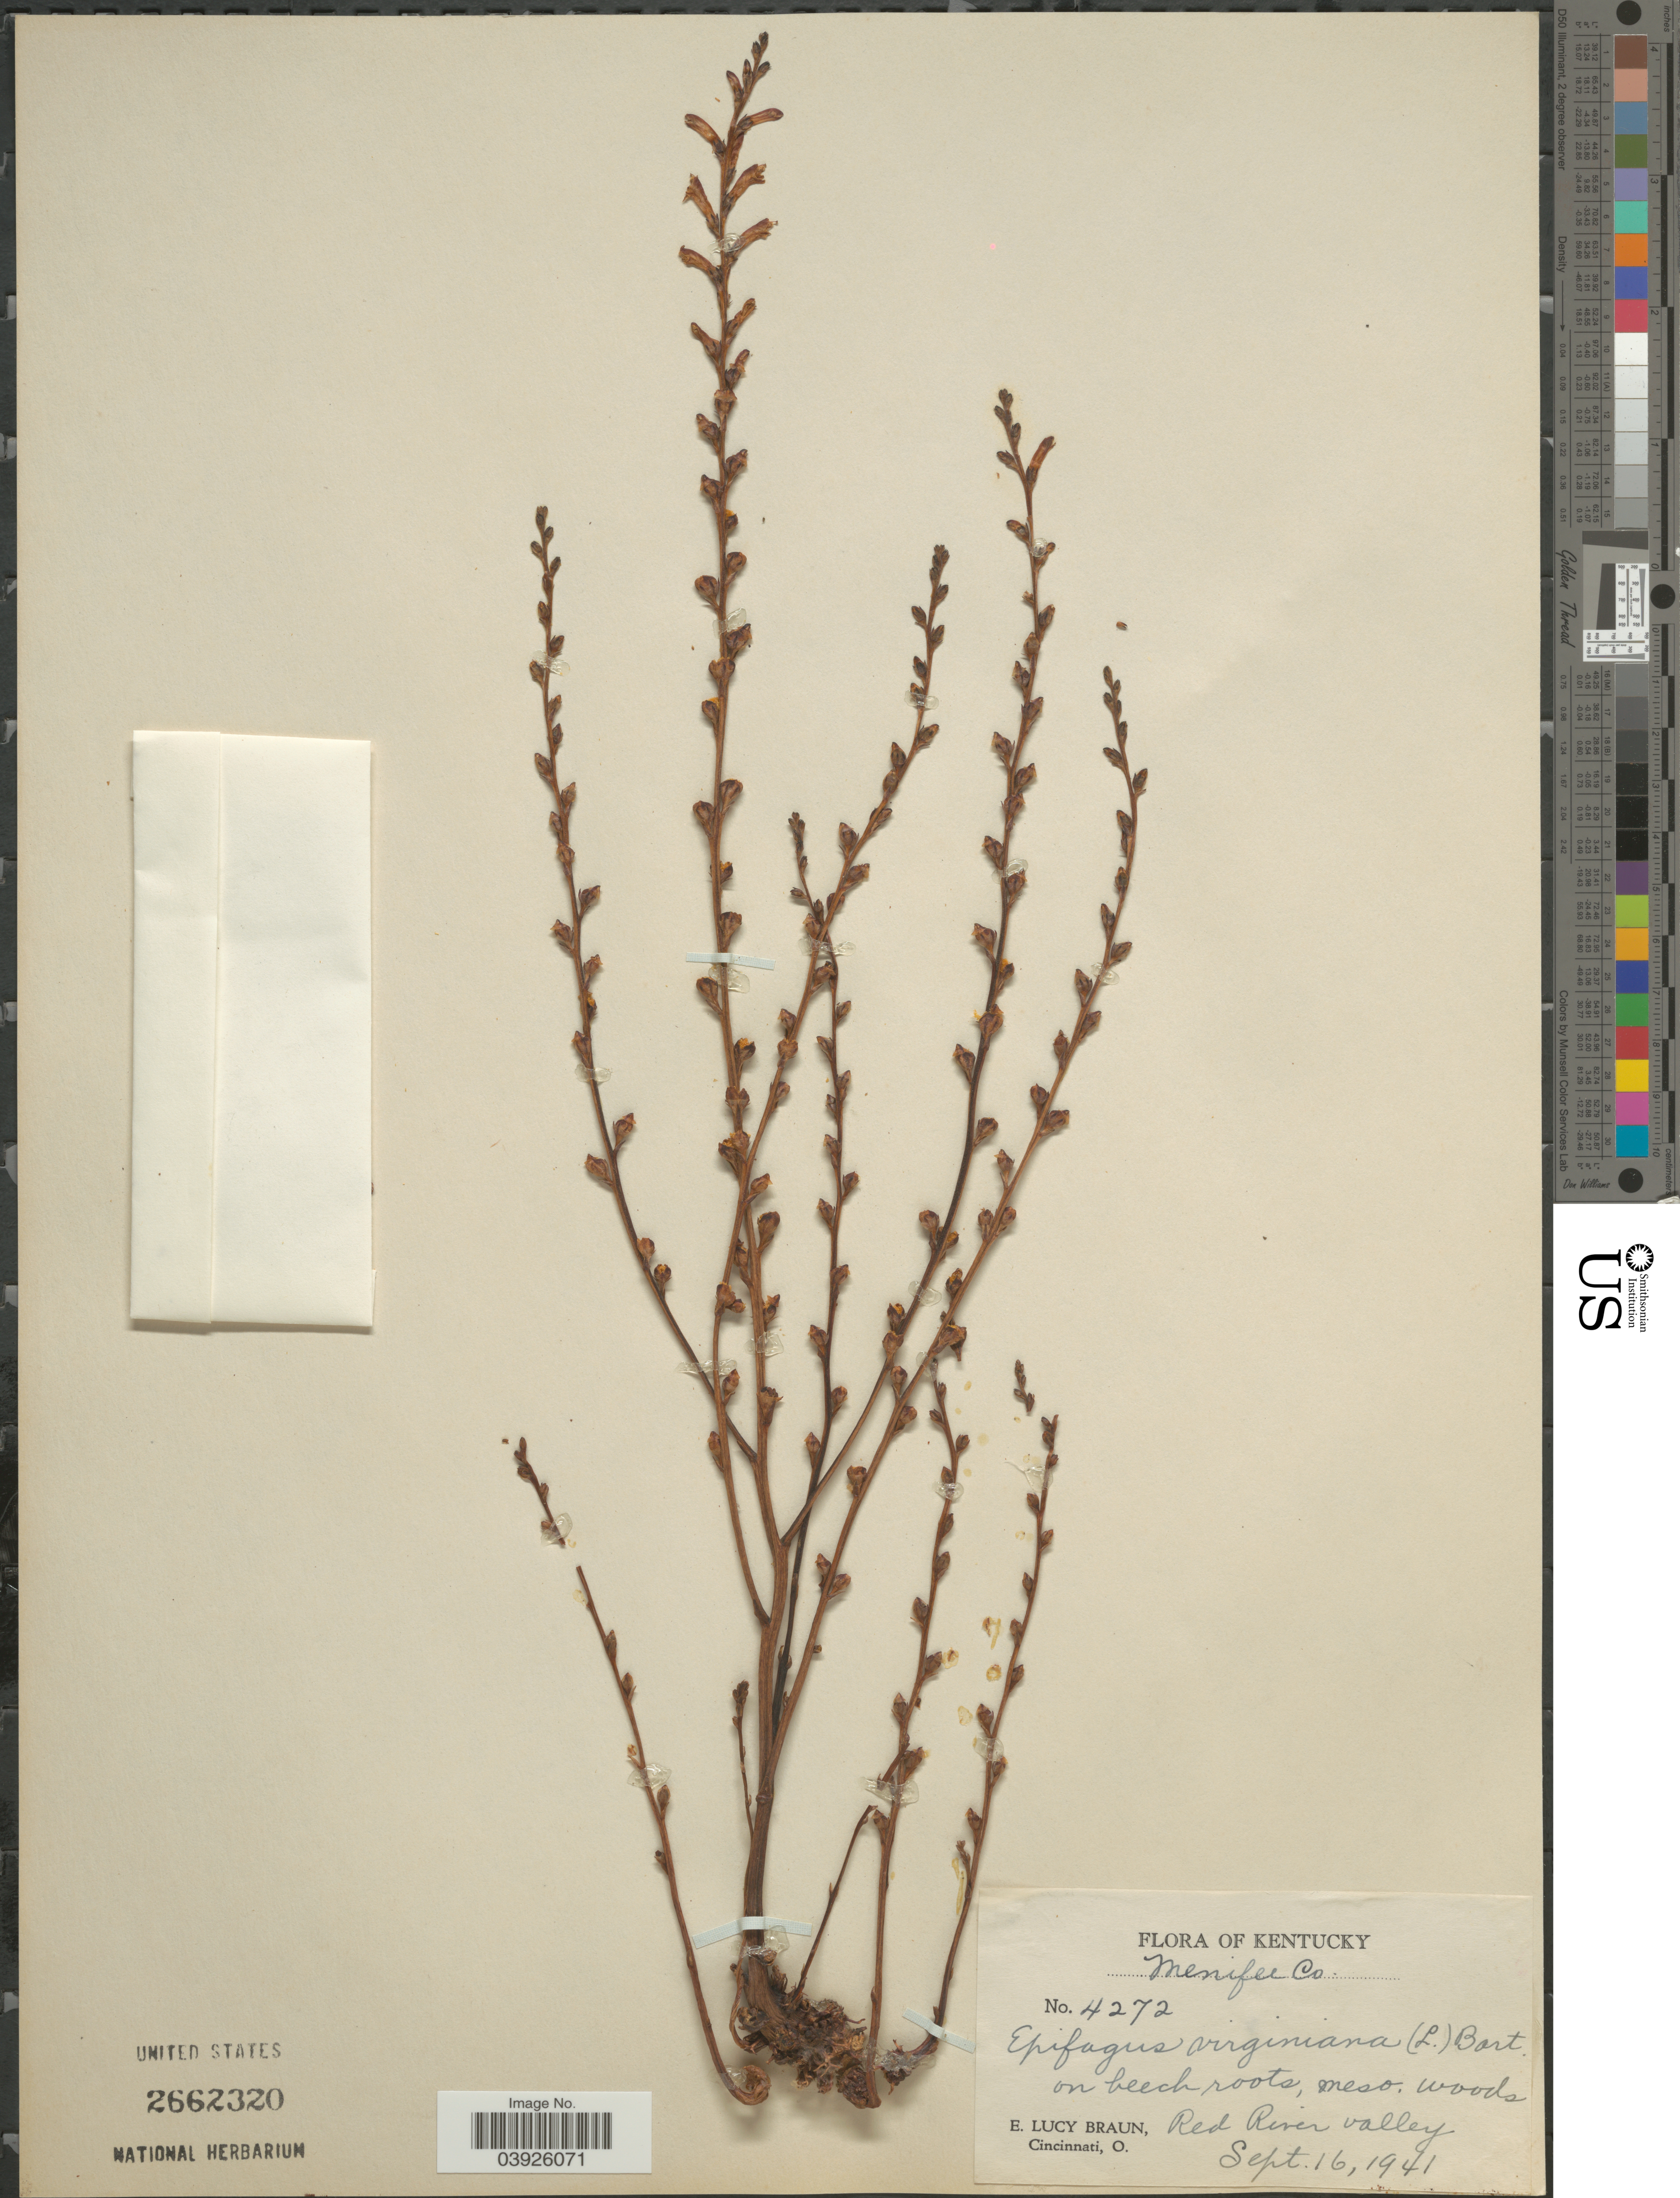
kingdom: Plantae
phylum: Tracheophyta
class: Magnoliopsida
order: Lamiales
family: Orobanchaceae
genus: Epifagus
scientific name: Epifagus virginiana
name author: (L.) W.P.C. Barton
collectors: E. L. Braun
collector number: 4272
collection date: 1941-09-16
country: United States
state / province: Kentucky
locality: Menifee Co. Red River valley.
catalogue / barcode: US 2662320